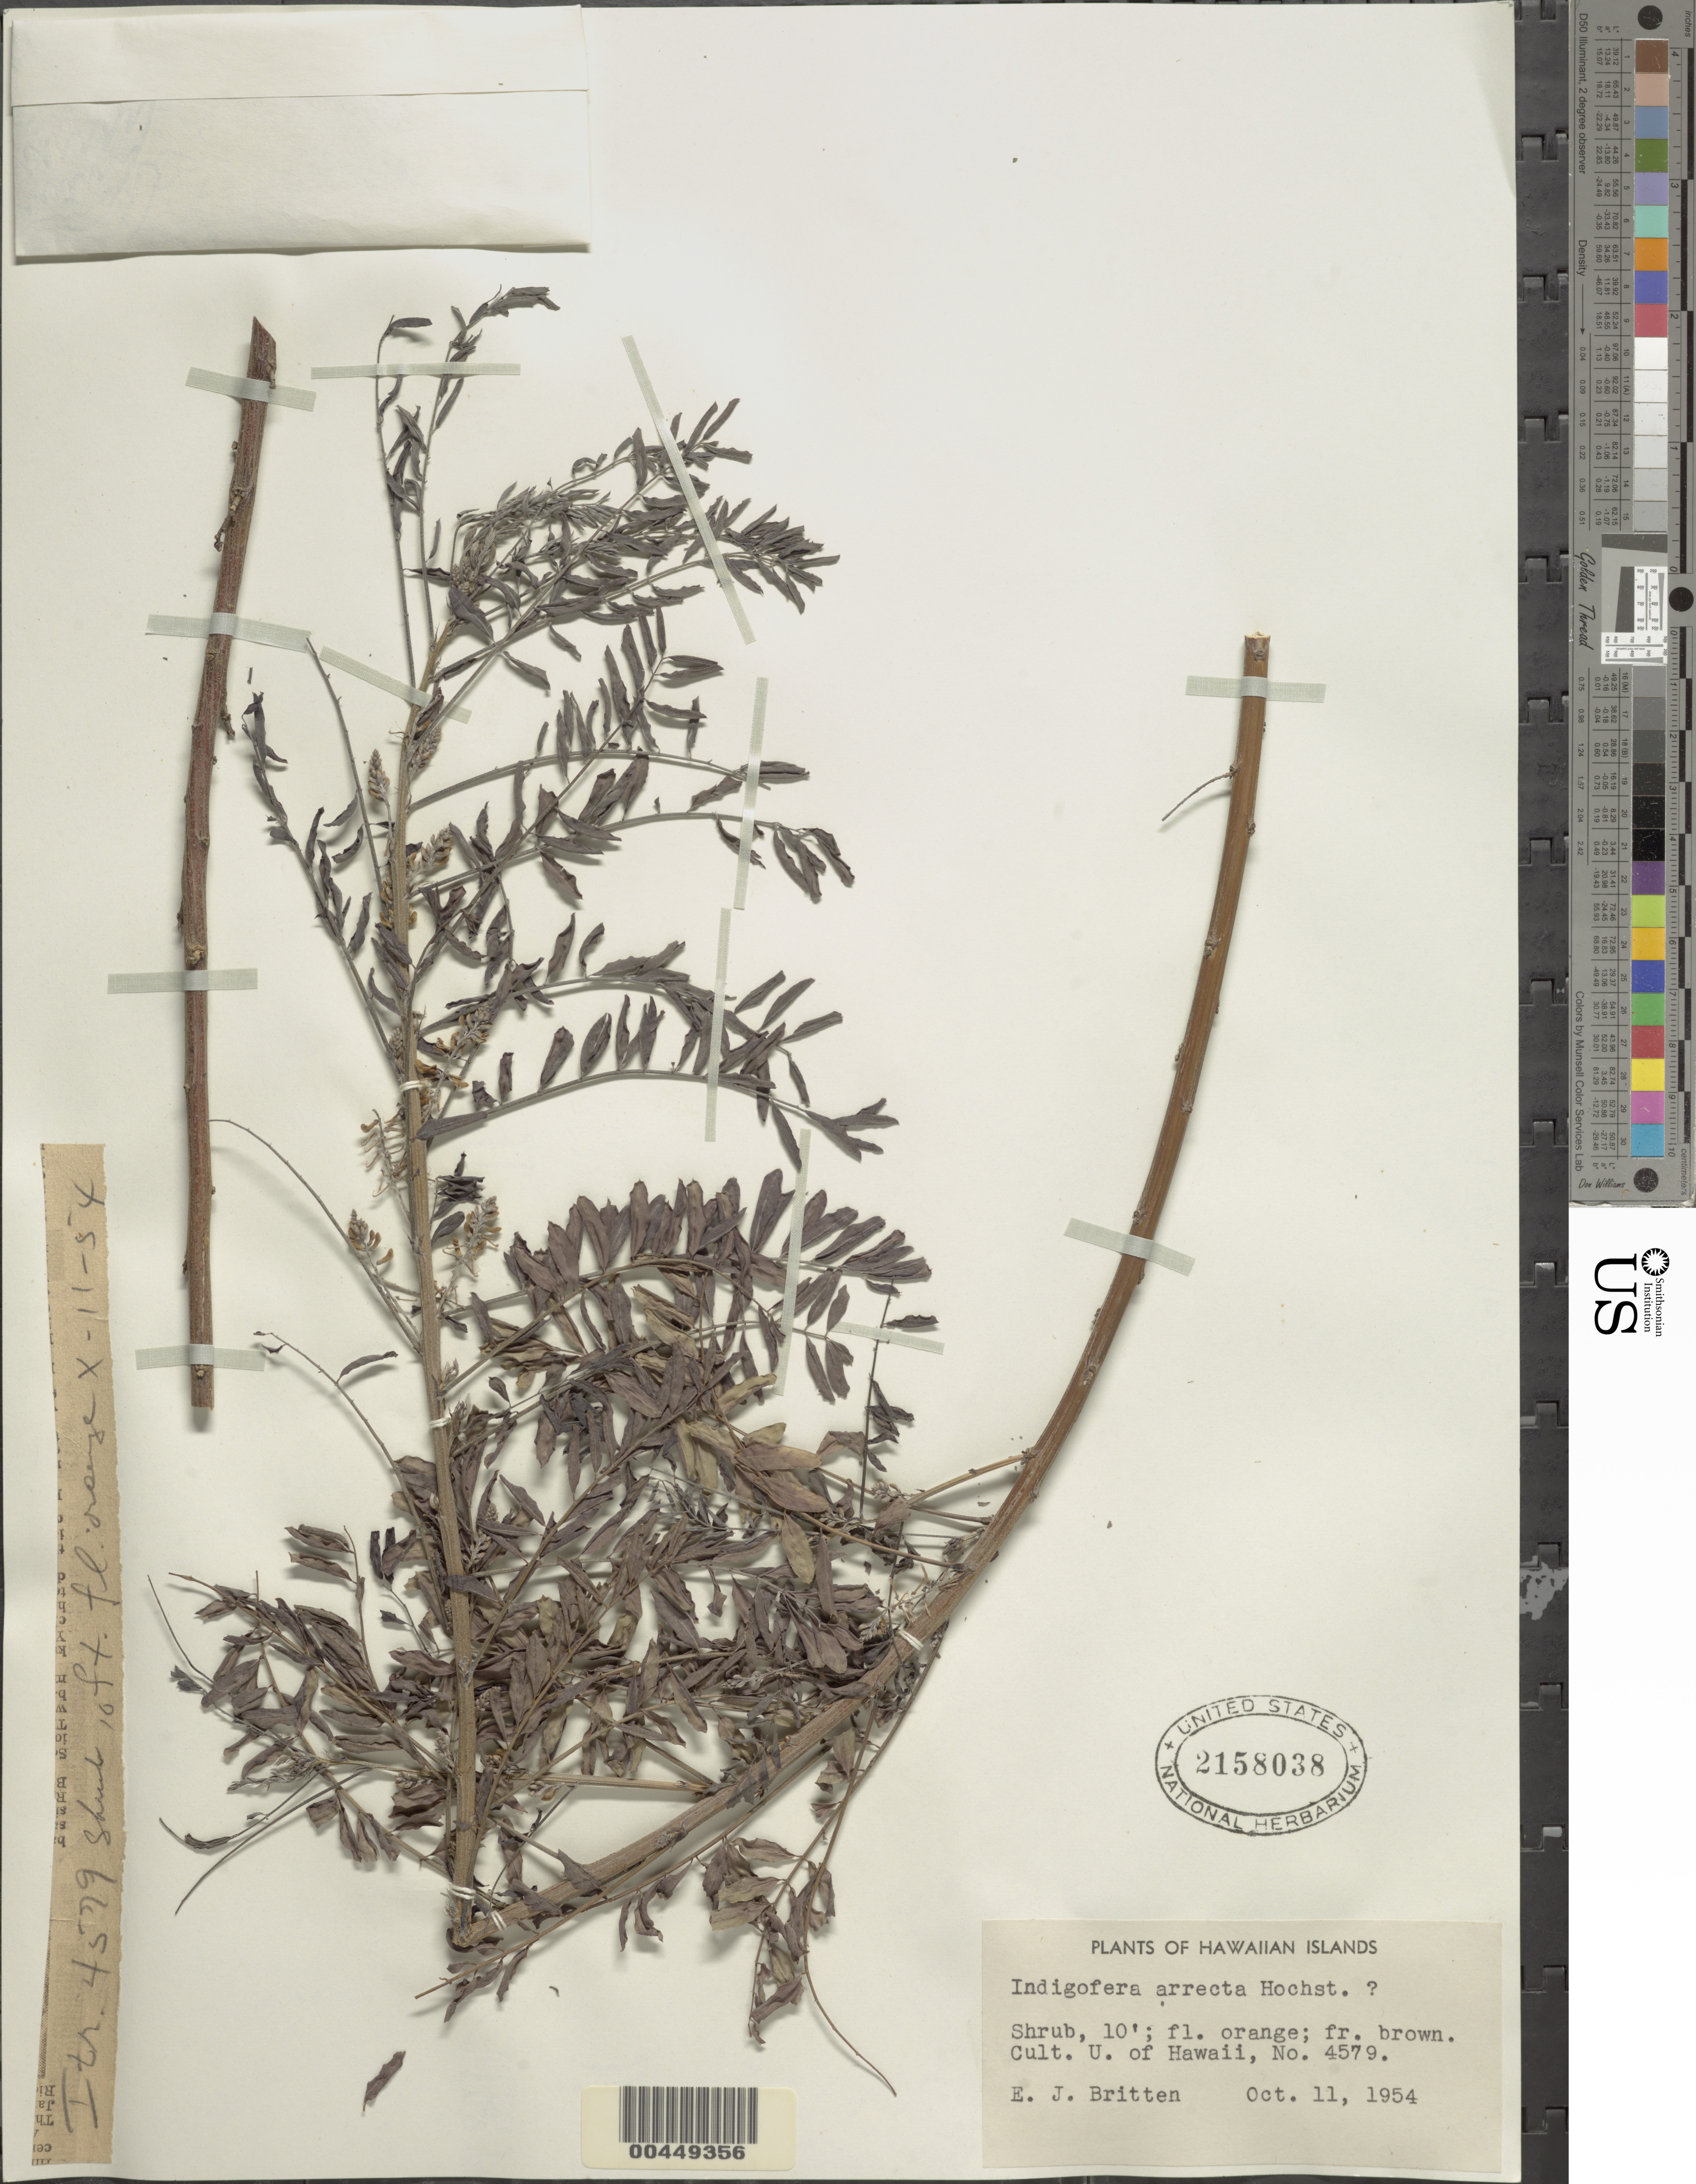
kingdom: Plantae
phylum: Tracheophyta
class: Magnoliopsida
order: Fabales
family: Fabaceae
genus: Indigofera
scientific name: Indigofera arrecta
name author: Hochst. ex A. Rich.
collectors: E. Britten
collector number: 4579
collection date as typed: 11 Oct 1954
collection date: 1954-10-11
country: United States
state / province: Hawaii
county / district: Hawaii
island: Hawaii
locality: University of Hawaii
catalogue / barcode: US 2158038